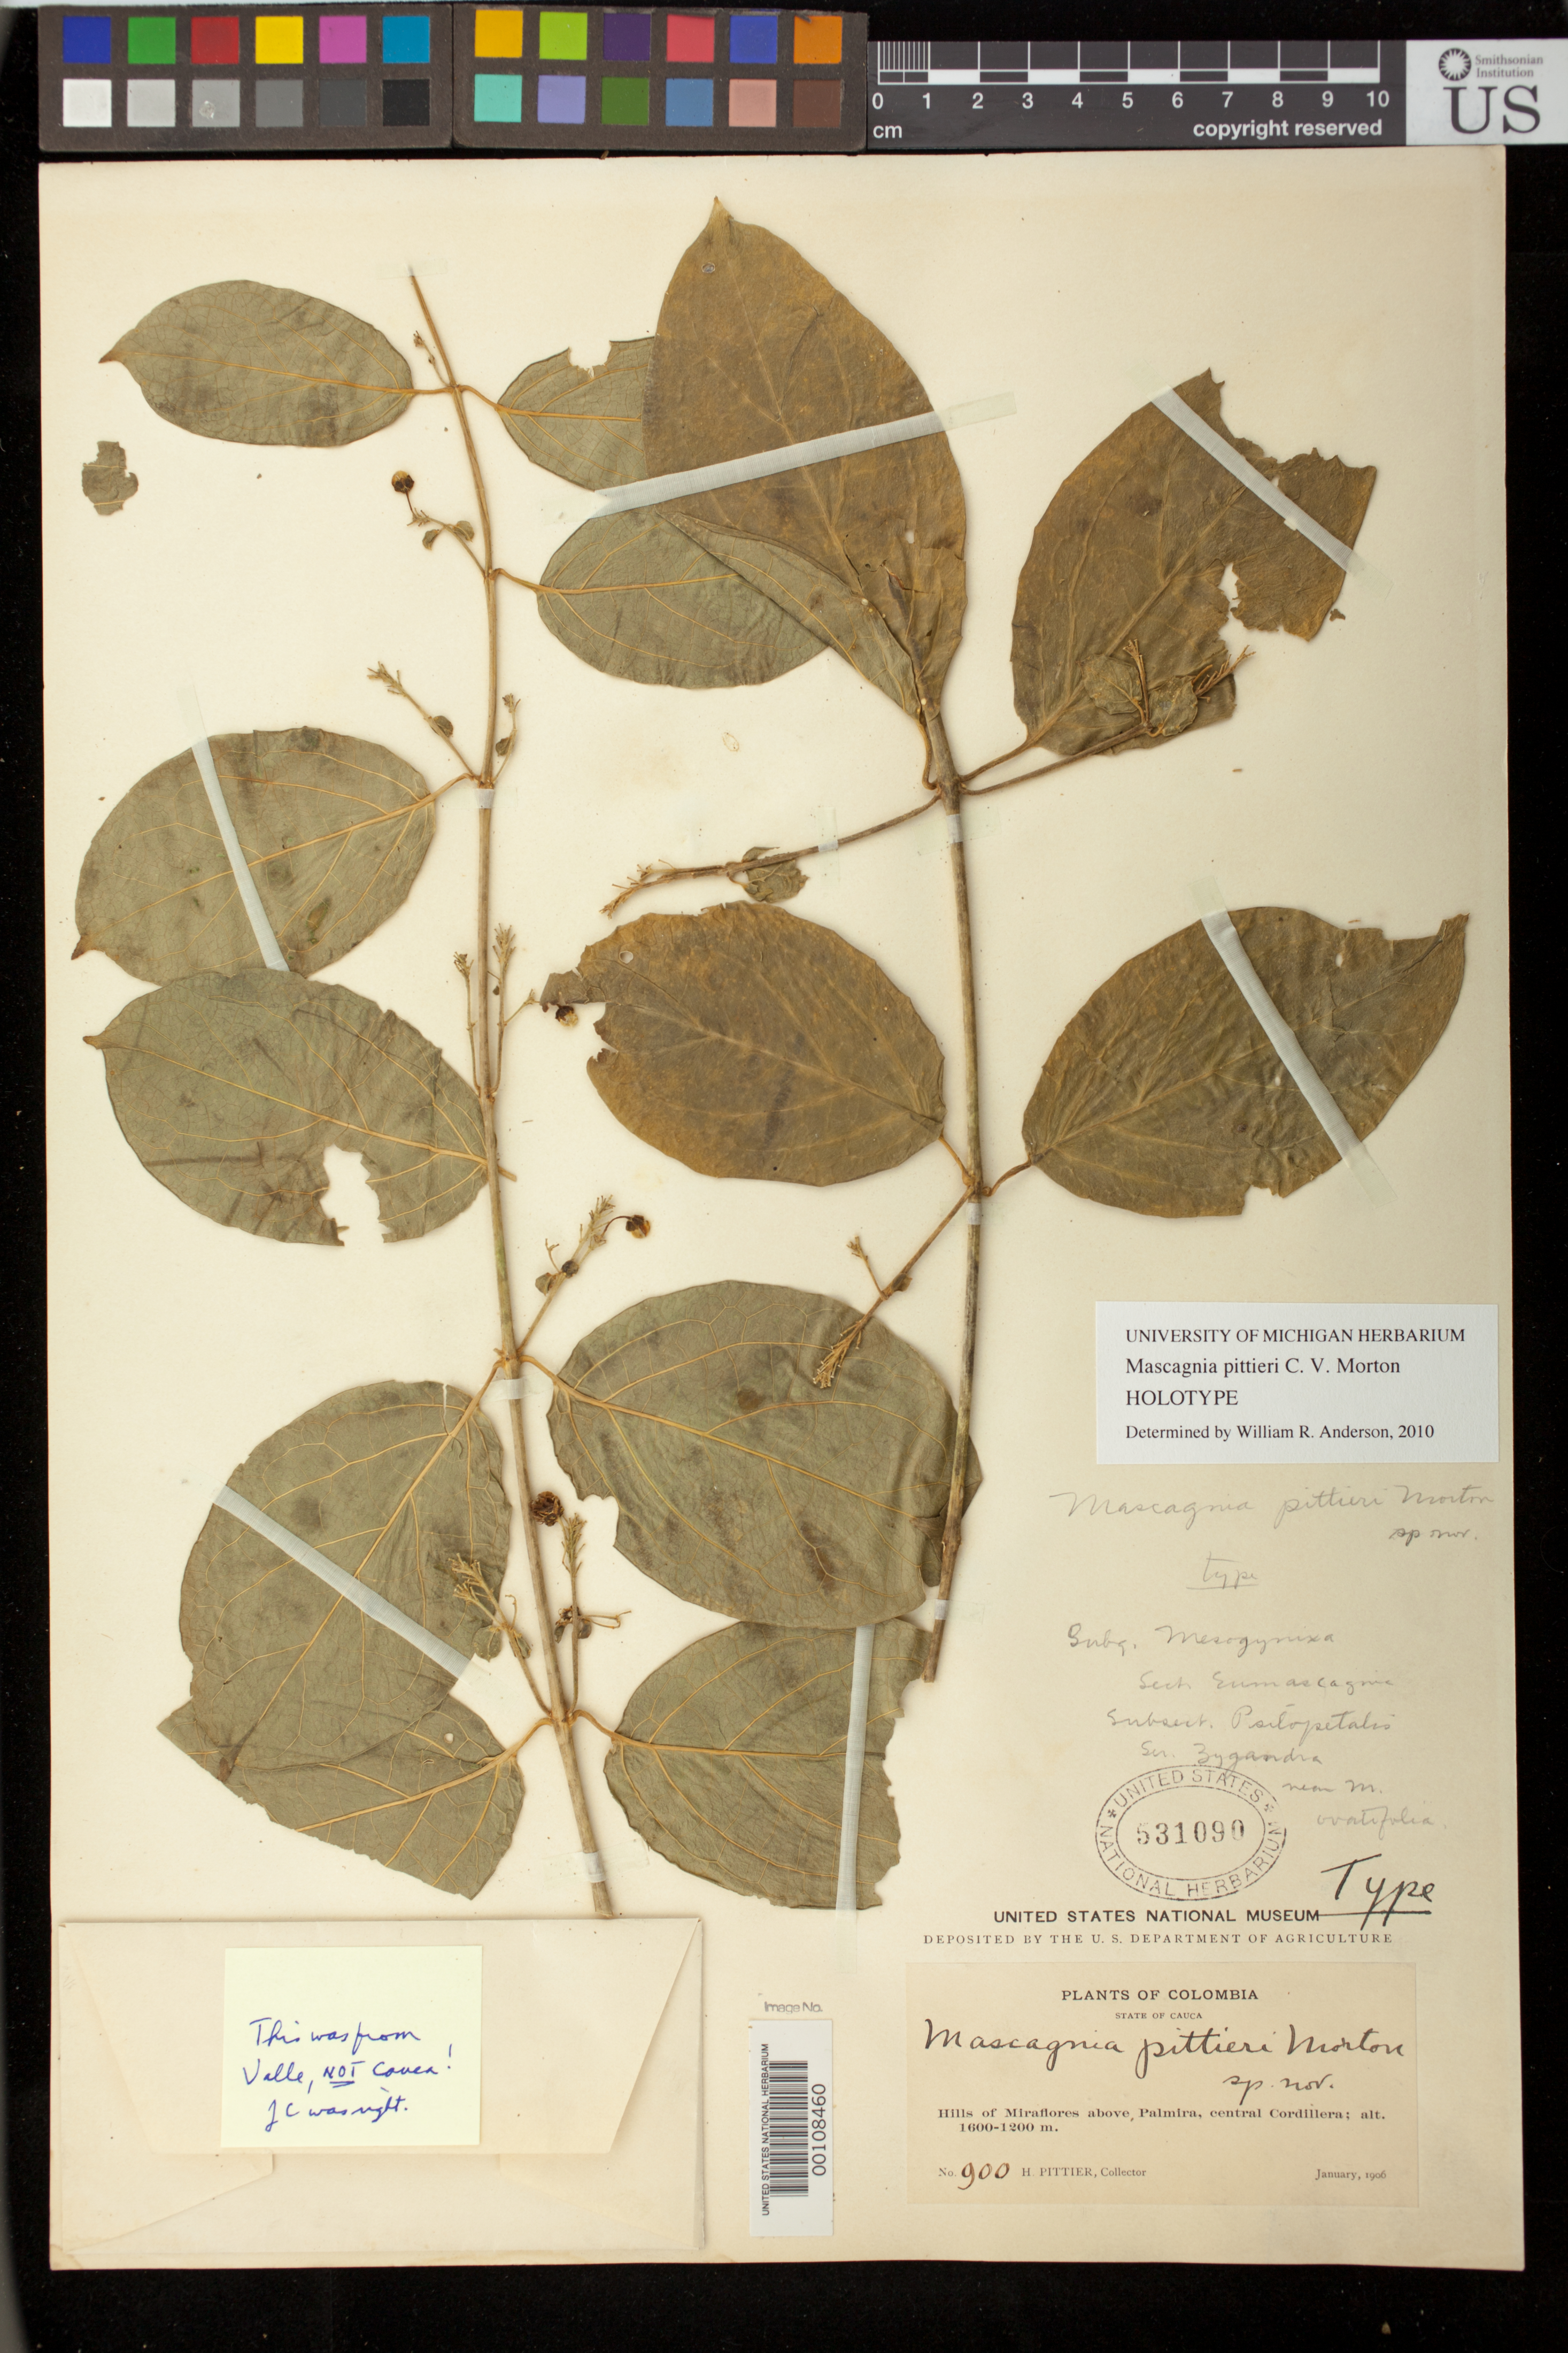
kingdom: Plantae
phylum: Tracheophyta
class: Magnoliopsida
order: Malpighiales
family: Malpighiaceae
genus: Mascagnia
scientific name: Mascagnia pittieri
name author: C.V. Morton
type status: Holotype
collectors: H. F. Pittier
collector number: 900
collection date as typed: Jan 1906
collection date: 1906-01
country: Colombia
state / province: Cauca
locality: Hills at Miraflores, above Palmira, Central Cordillera.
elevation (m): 1200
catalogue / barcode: US 531090